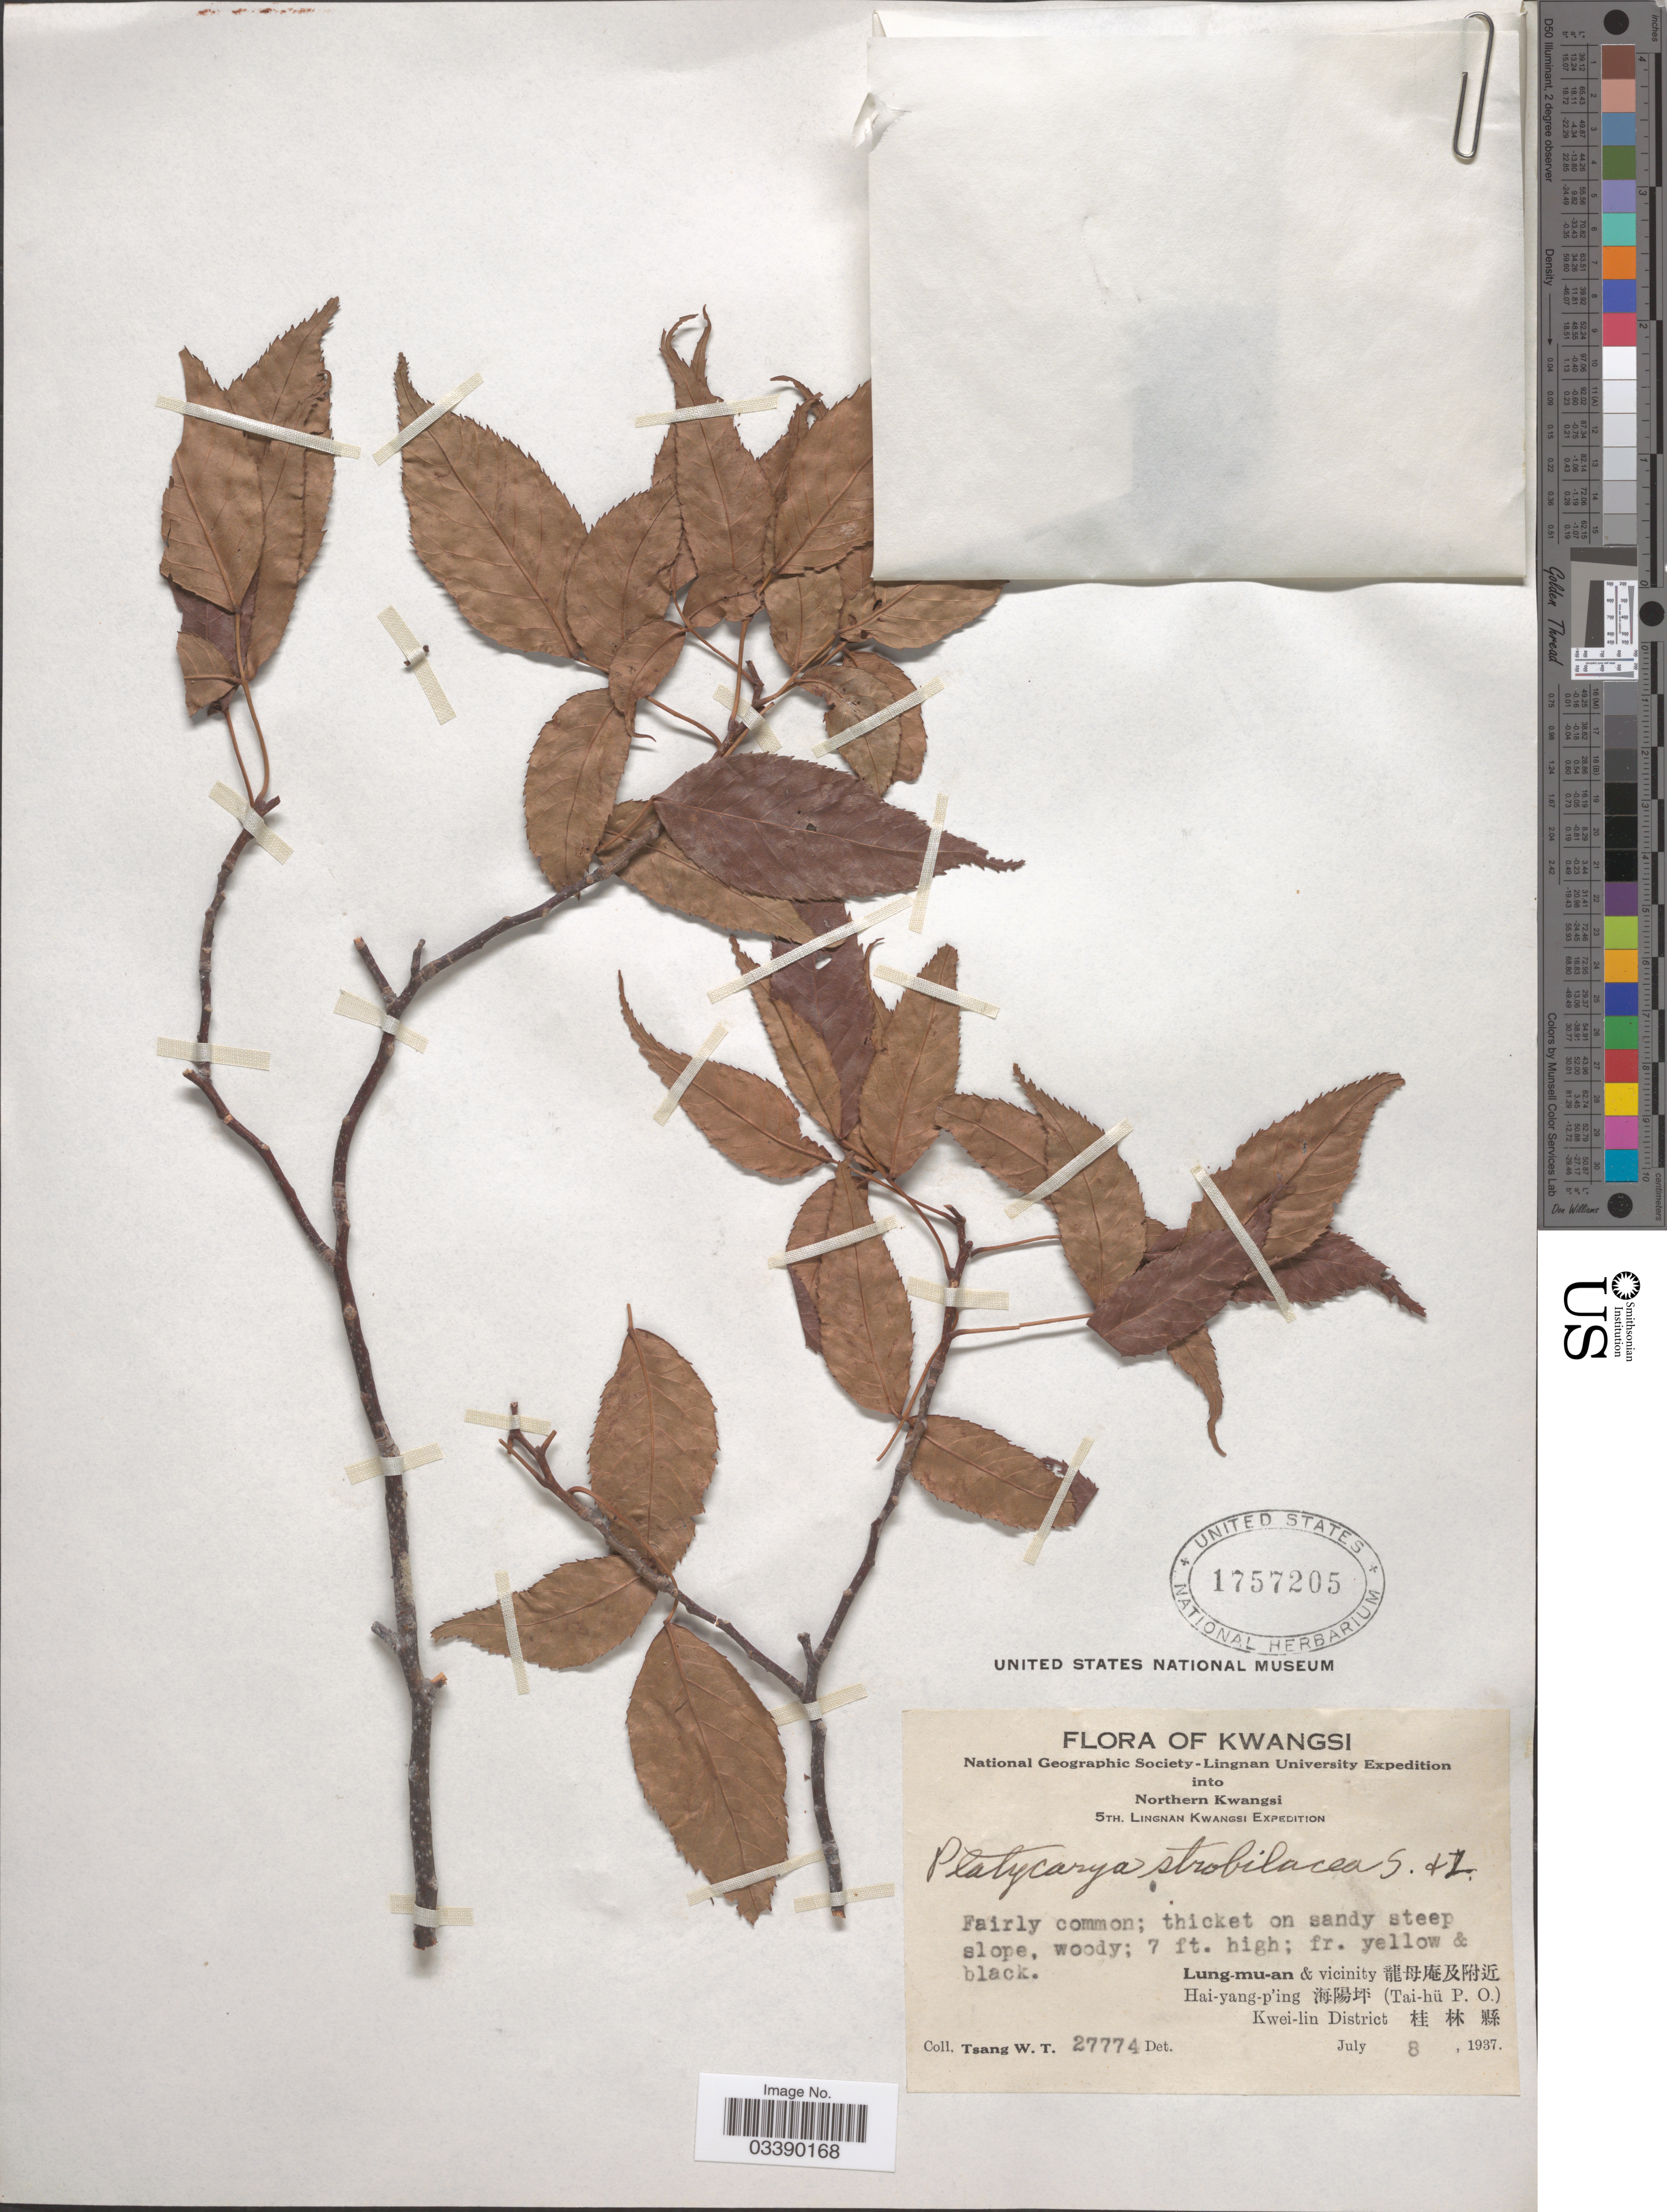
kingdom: Plantae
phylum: Tracheophyta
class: Magnoliopsida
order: Fagales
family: Juglandaceae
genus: Platycarya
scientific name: Platycarya strobilacea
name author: Siebold & Zucc.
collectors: W. T. Tsang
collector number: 27774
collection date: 1937-07-08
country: China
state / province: Guangxi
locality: Kwasi,Northern Kwangsi. Lung-mu-an & vicinity, Hai-yang-p'ing (Tai-hü P.O.) Kwei-lin District .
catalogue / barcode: US 1757205